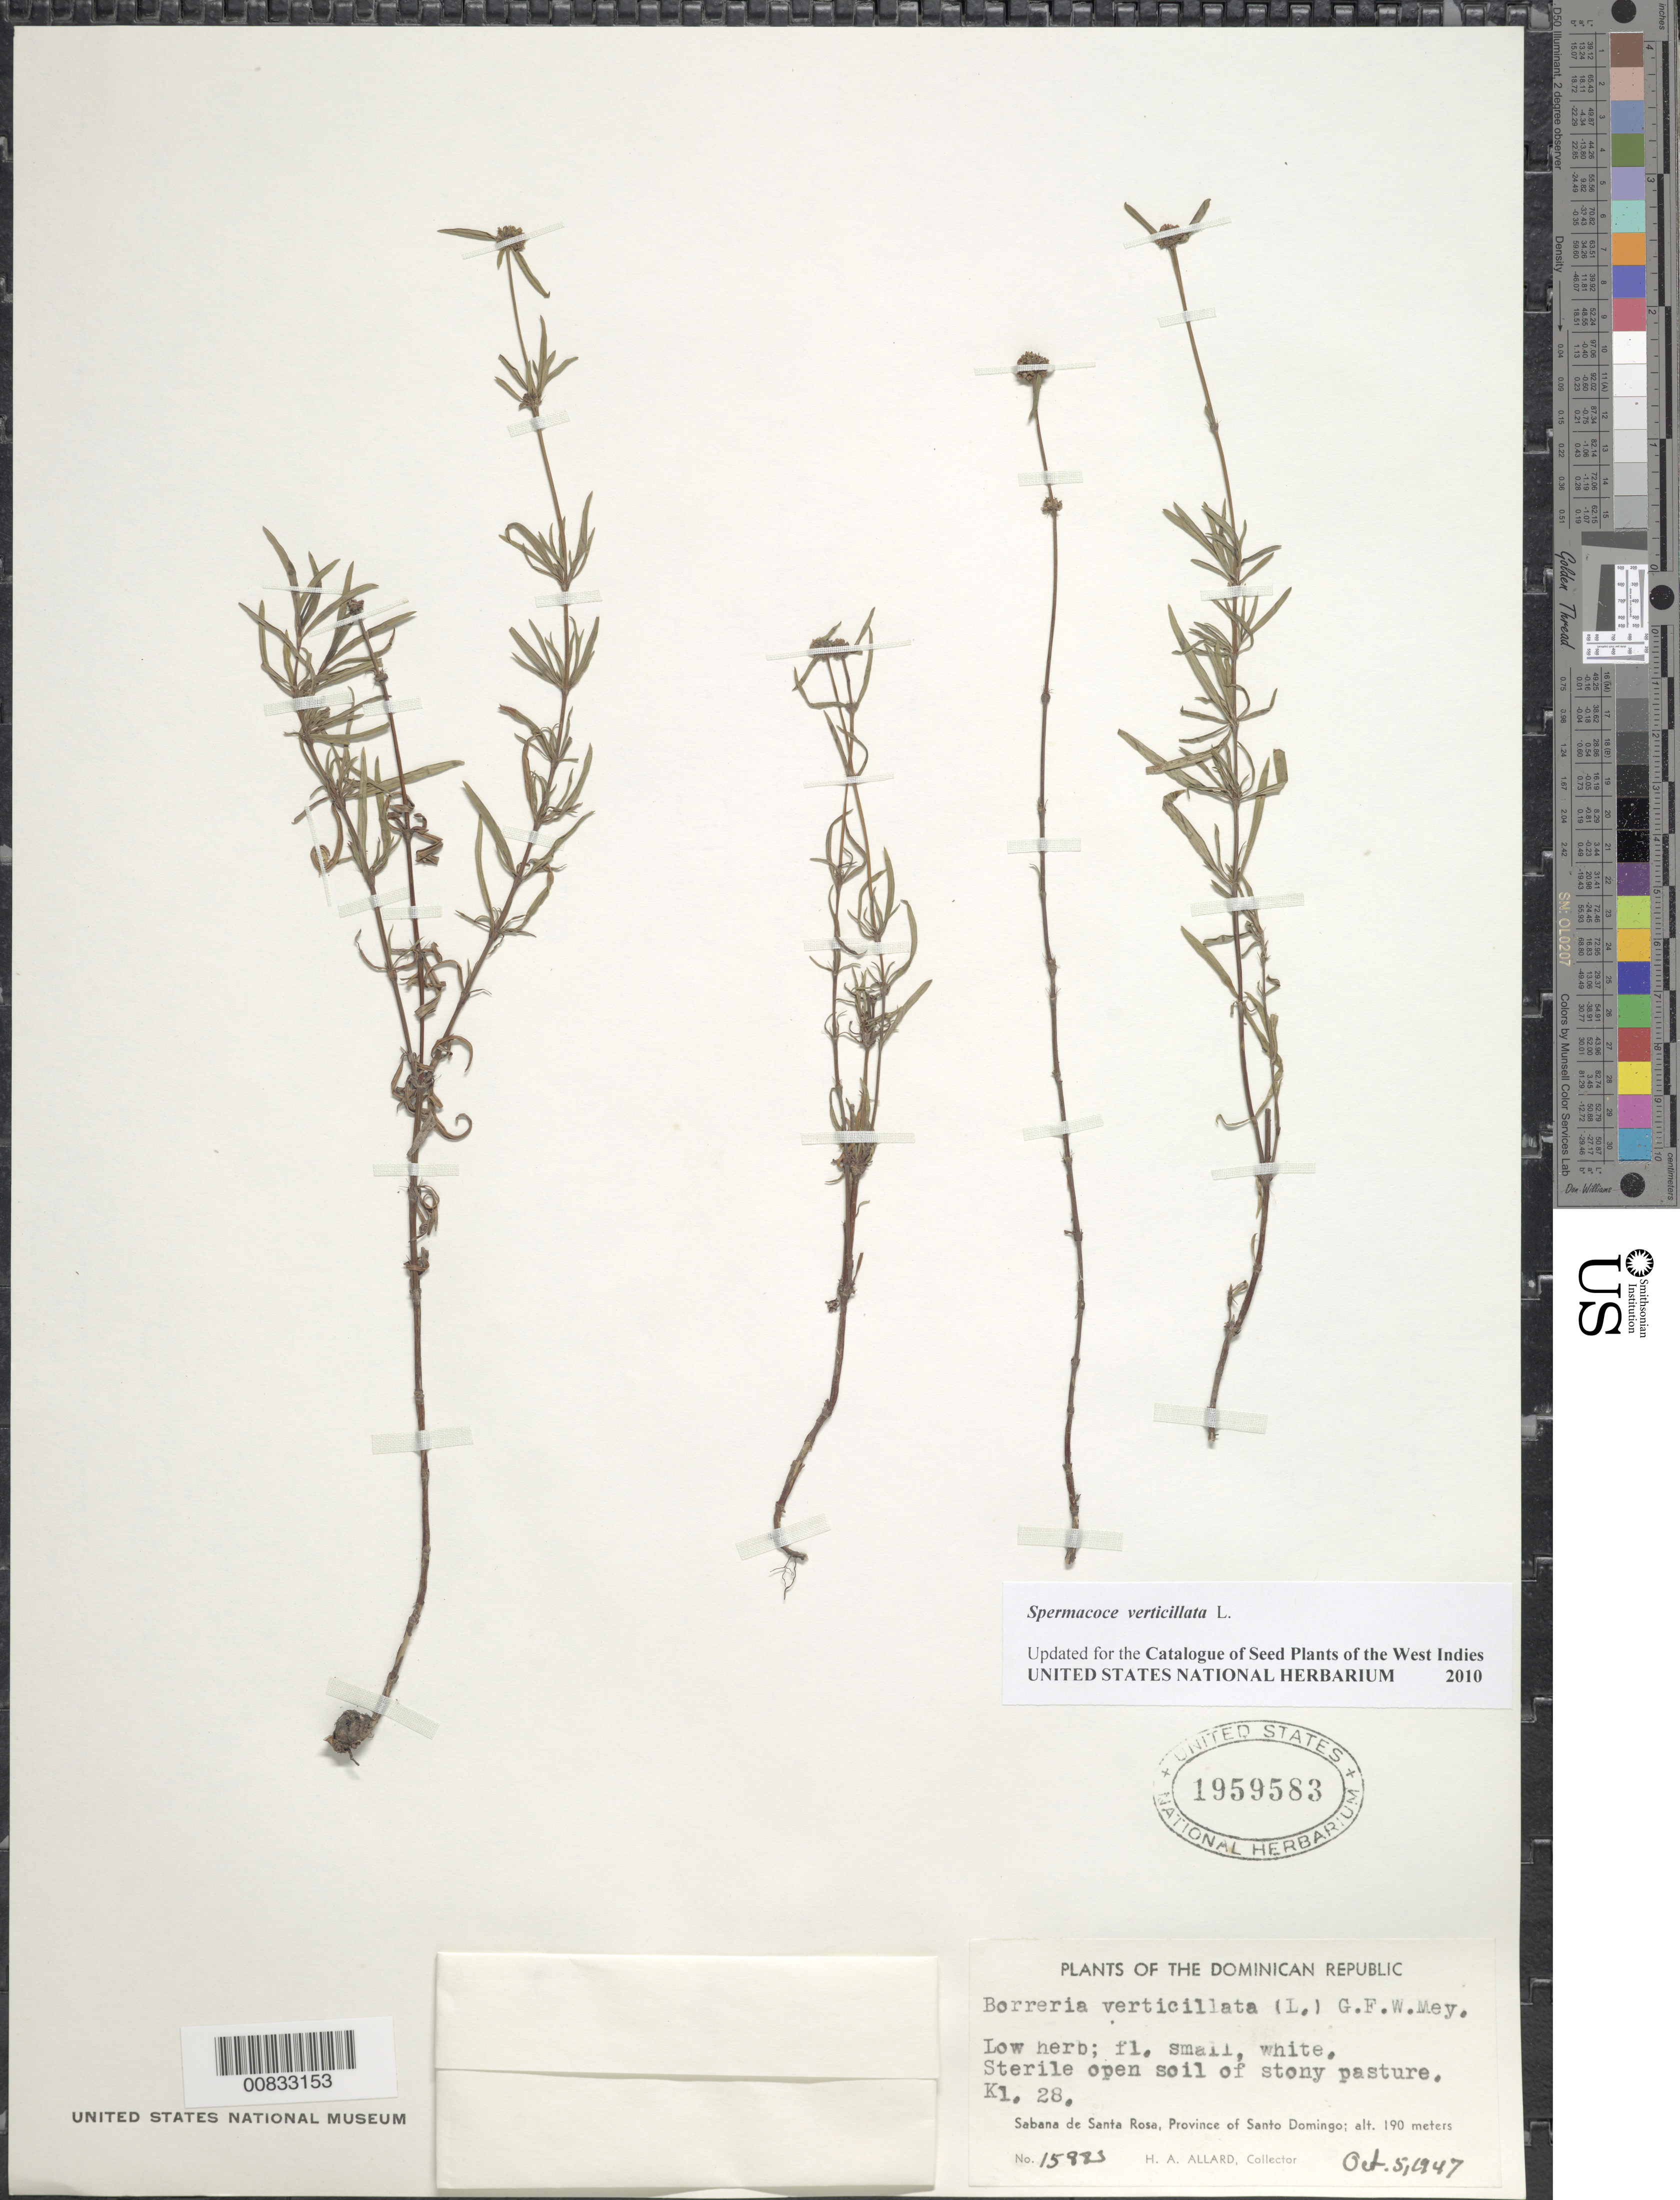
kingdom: Plantae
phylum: Tracheophyta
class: Magnoliopsida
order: Gentianales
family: Rubiaceae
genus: Spermacoce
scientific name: Spermacoce verticillata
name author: L.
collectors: H. A. Allard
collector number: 15883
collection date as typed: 05 Oct 1947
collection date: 1947-10-05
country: Dominican Republic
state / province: Distrito Nacional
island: Hispaniola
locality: Sabana de Santa Rosa, Kl 28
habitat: Open soil of stony pasture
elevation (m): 190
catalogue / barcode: US 1959583